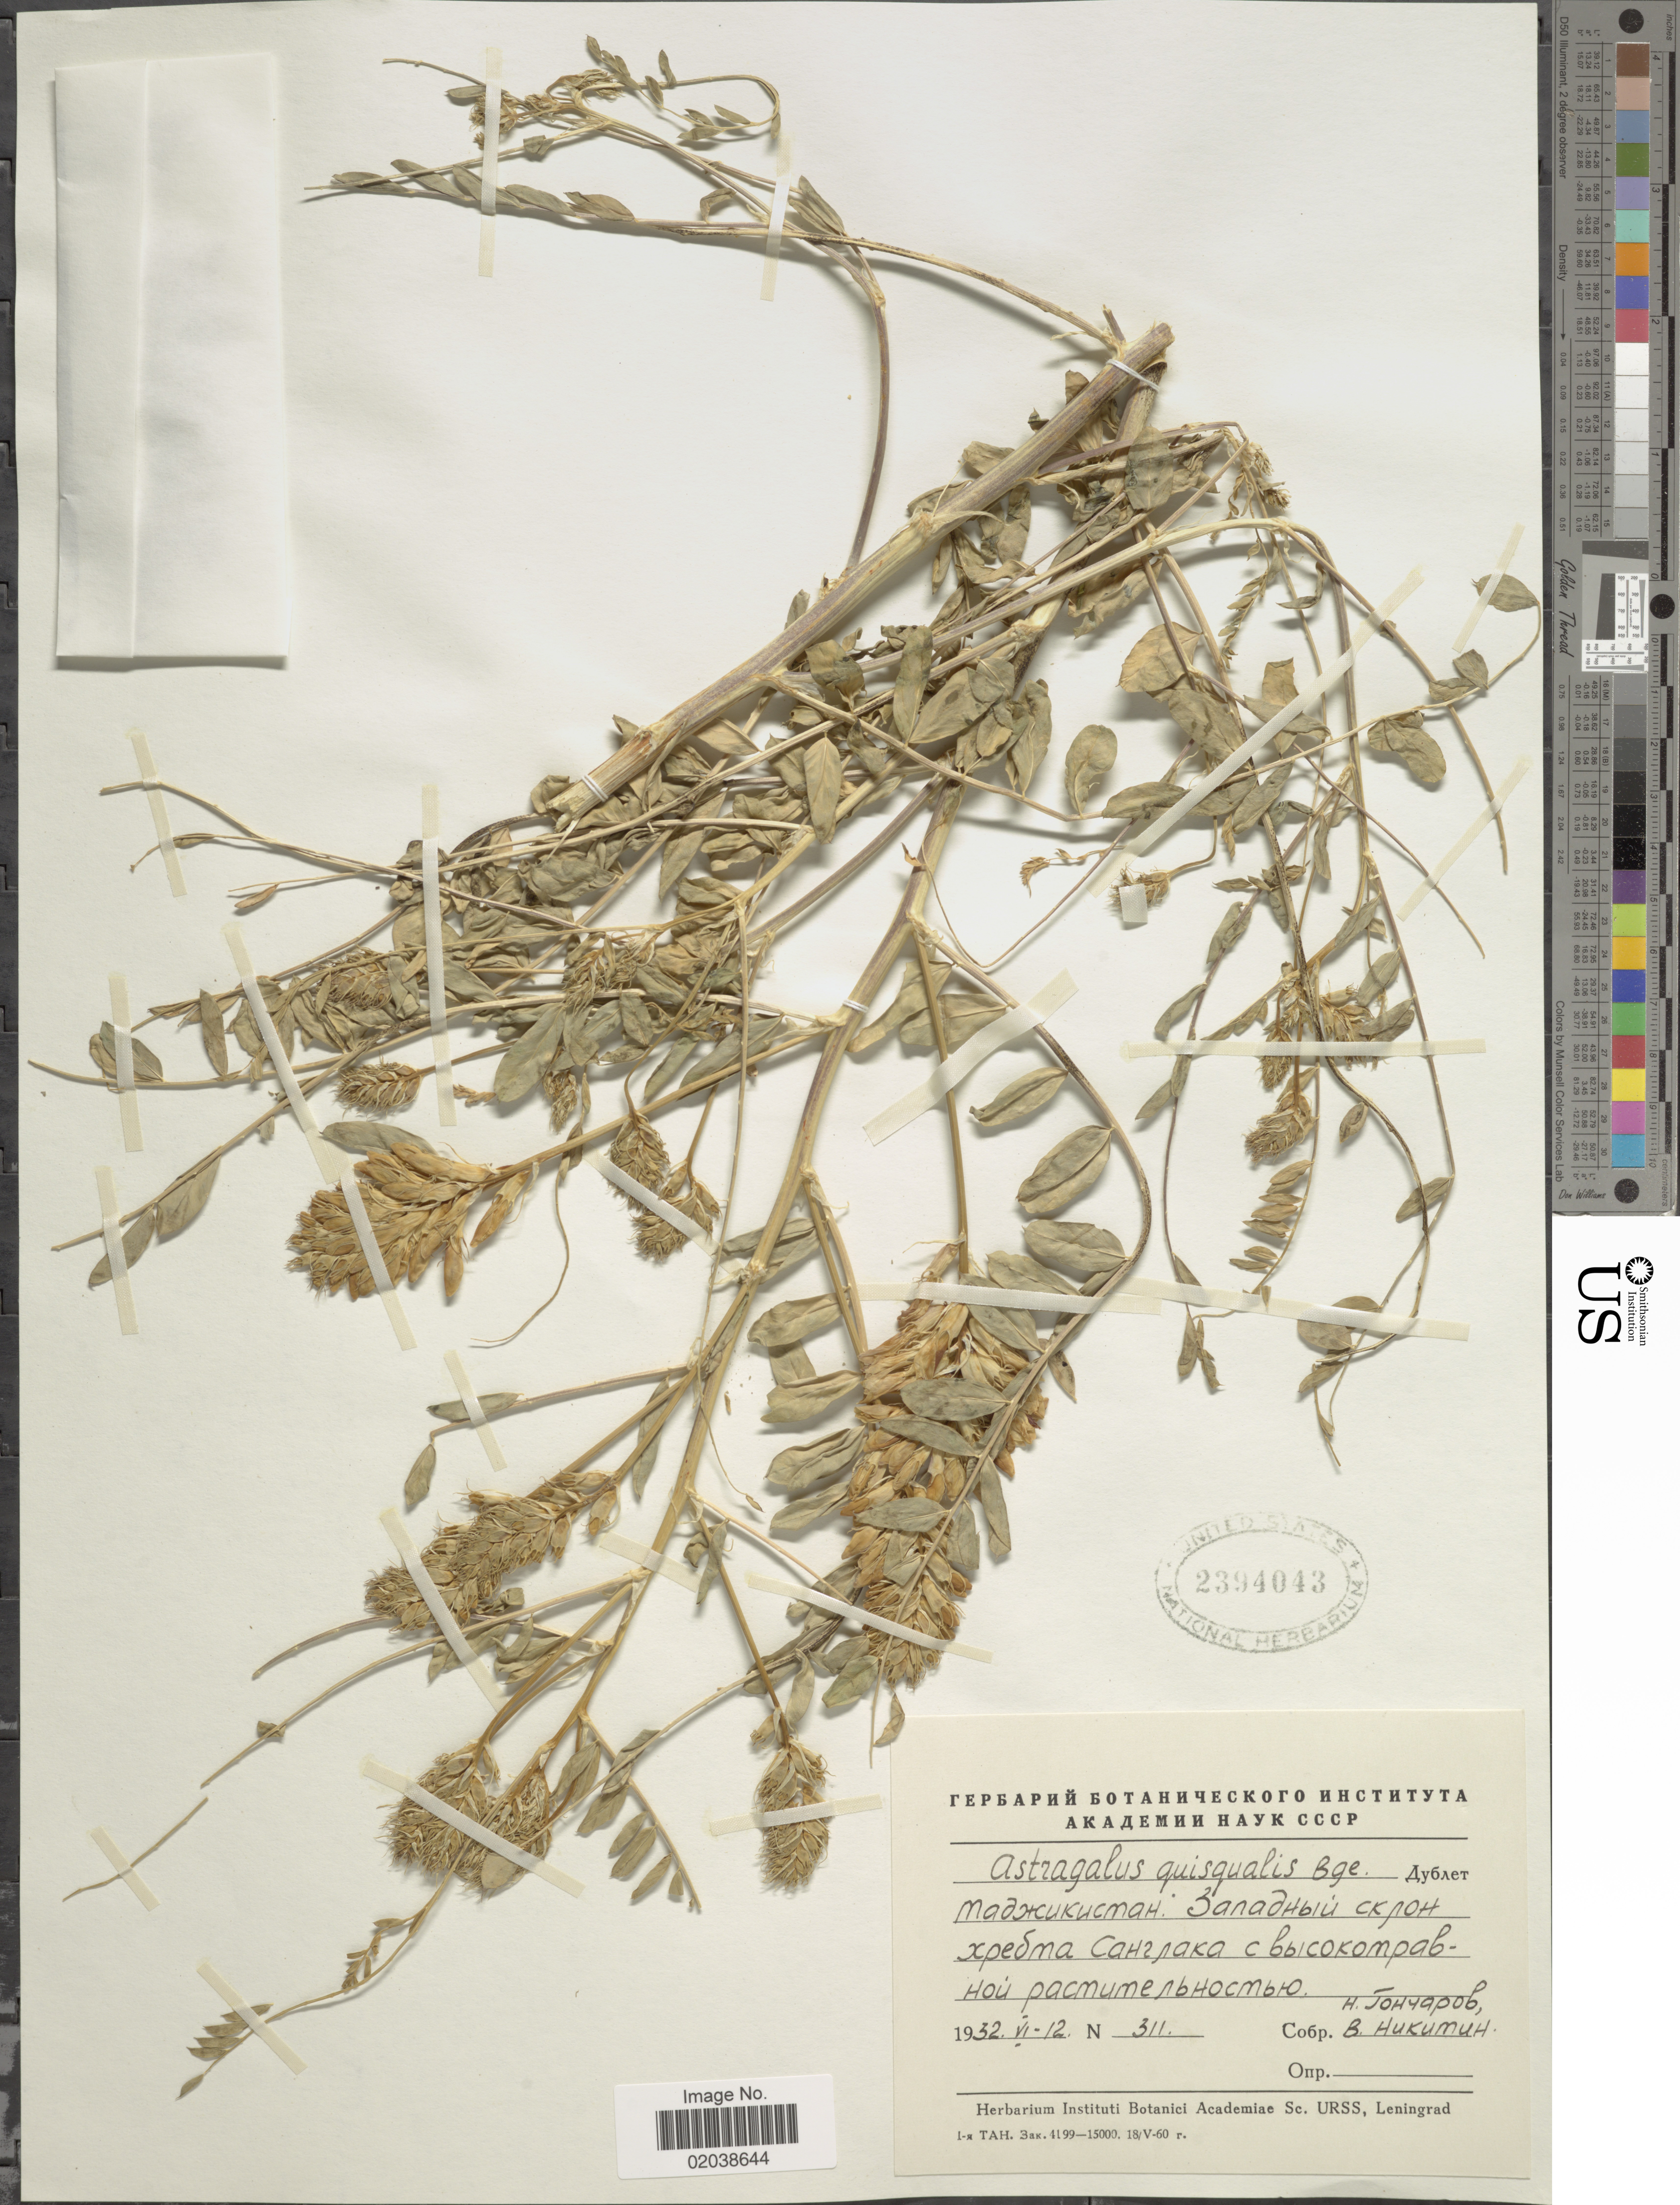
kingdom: Plantae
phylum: Tracheophyta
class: Magnoliopsida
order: Fabales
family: Fabaceae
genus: Astragalus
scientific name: Astragalus quisqualis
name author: Bunge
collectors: N. Gontscharow & V. A. Nikitin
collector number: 311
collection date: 1932-06-12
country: Tajikistan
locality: W slope Sanglaka Mountain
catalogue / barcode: US 2394043